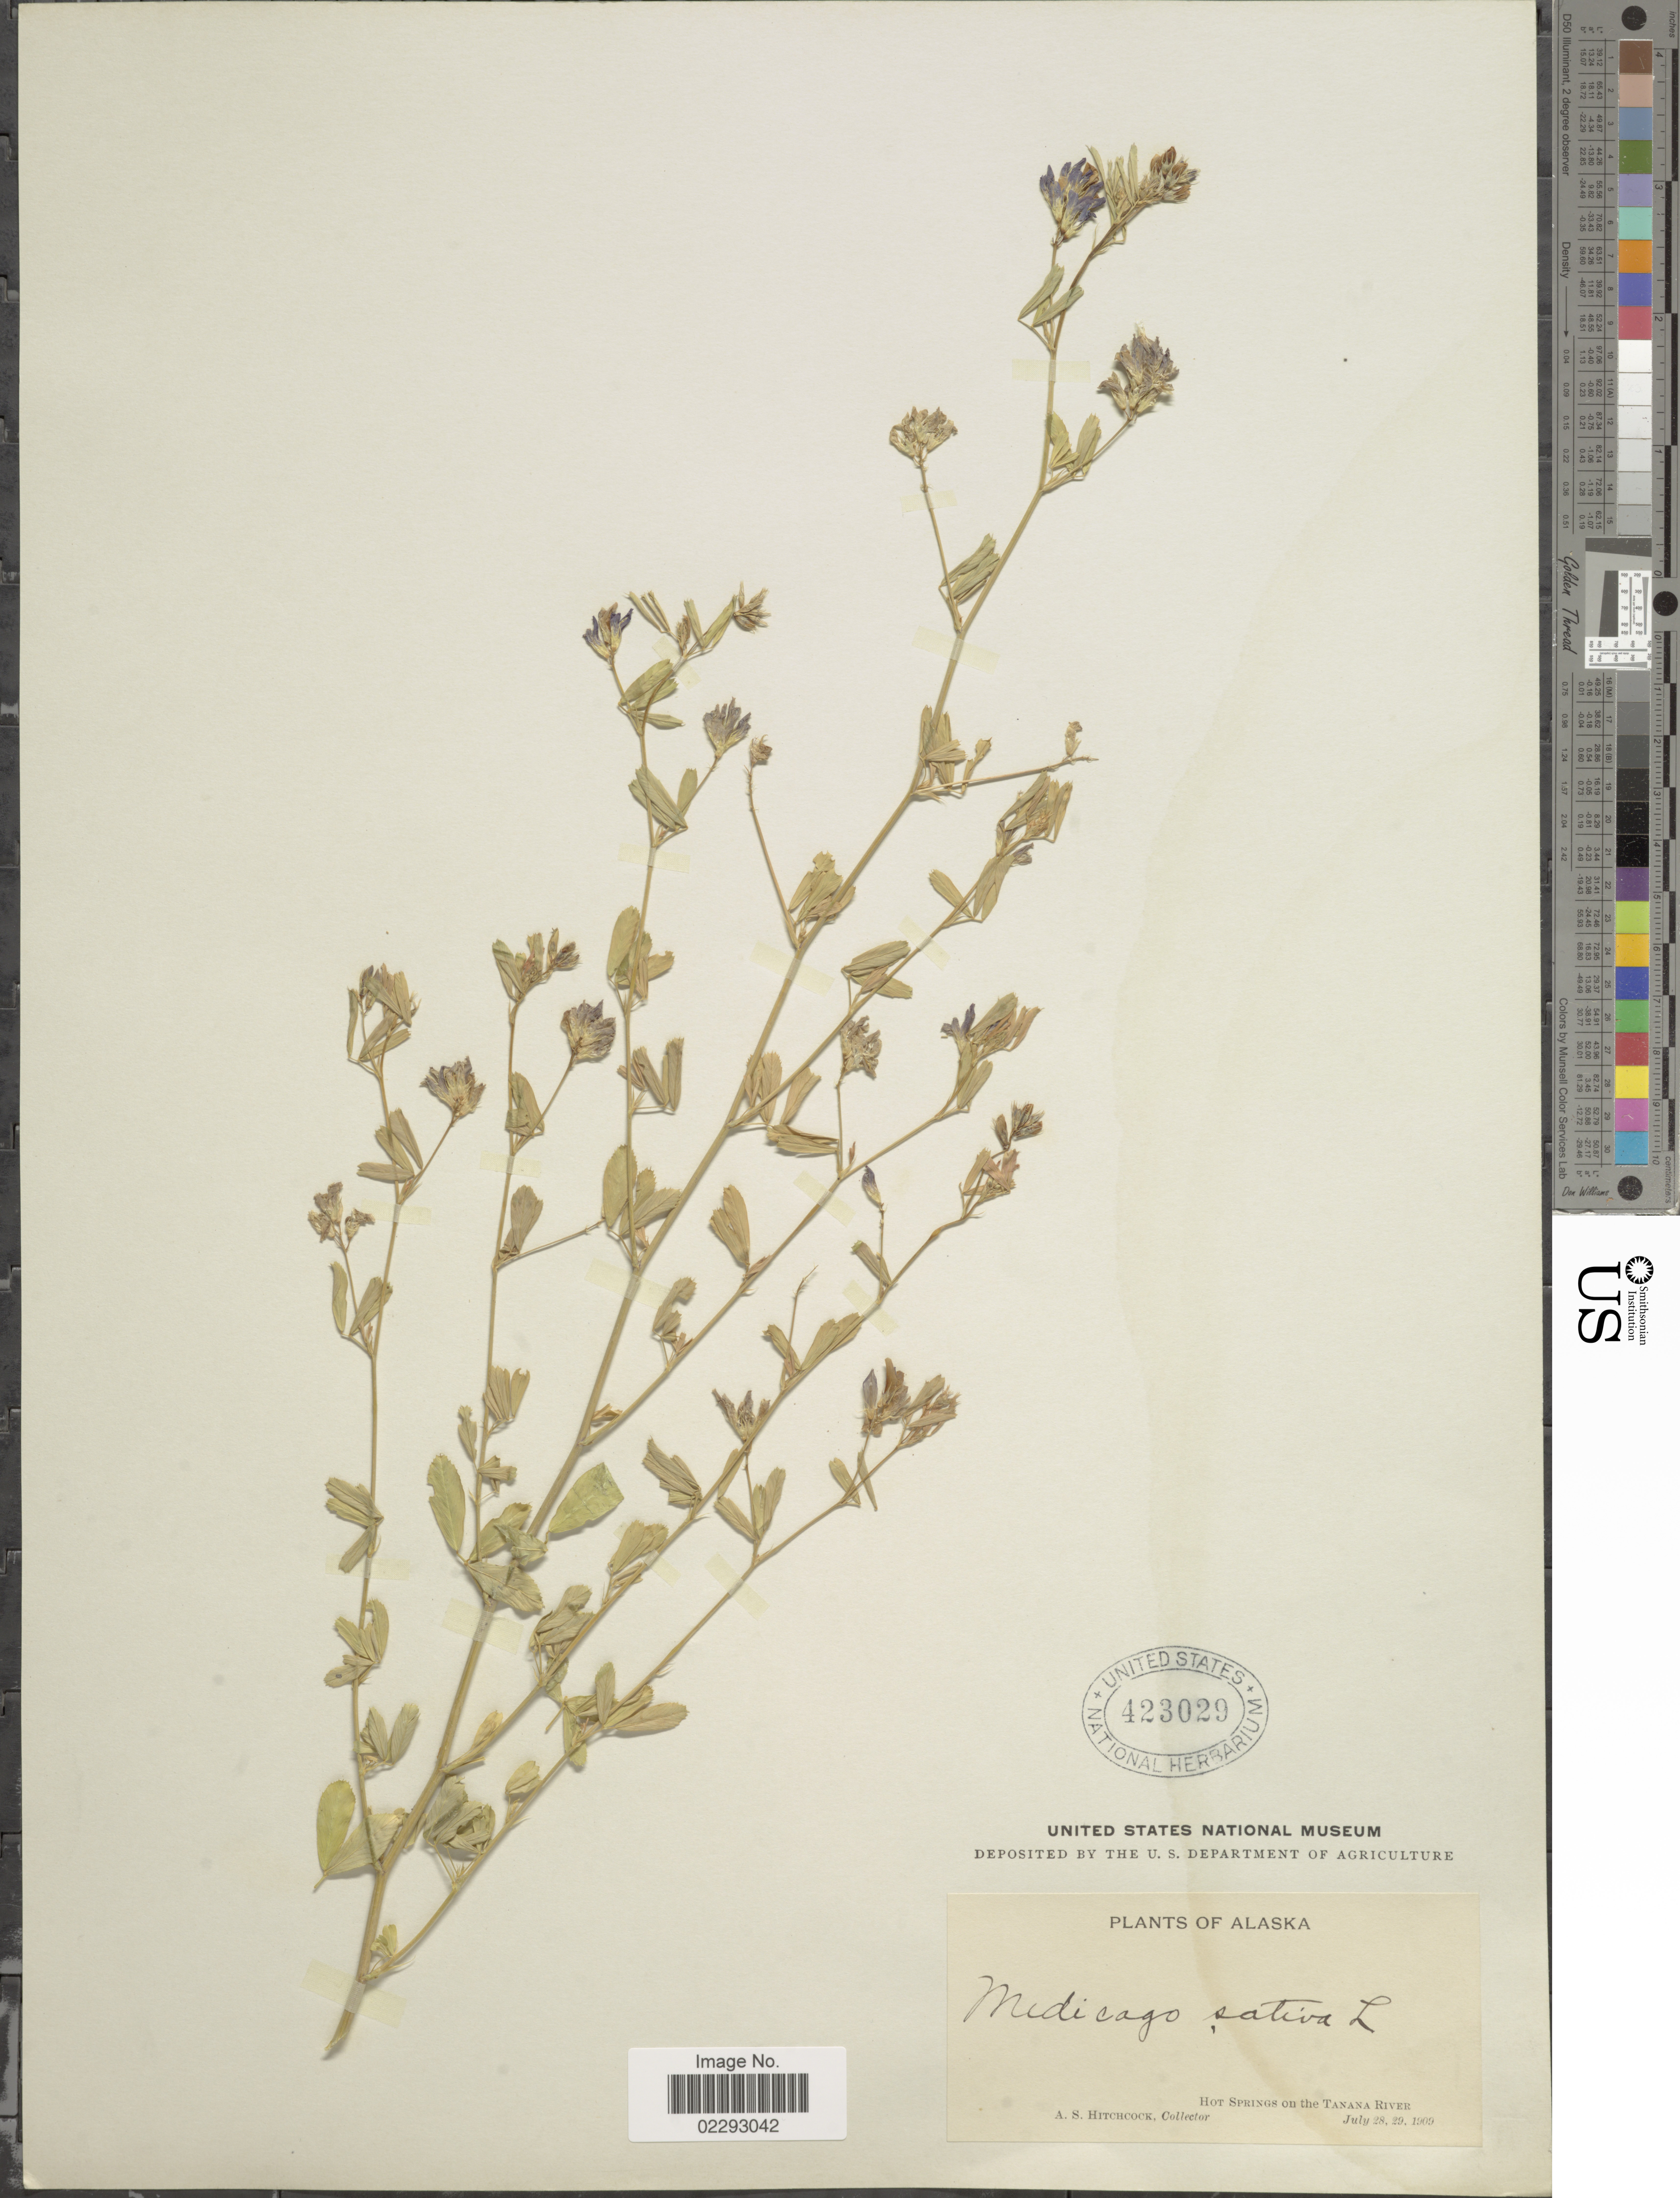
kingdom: Plantae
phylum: Tracheophyta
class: Magnoliopsida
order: Fabales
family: Fabaceae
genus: Medicago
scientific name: Medicago sativa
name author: L.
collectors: A. S. Hitchcock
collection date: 1909-07-28/1909-07-29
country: United States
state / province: Alaska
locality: Alaska. Hot Springs on the Tanana River.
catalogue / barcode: US 423029